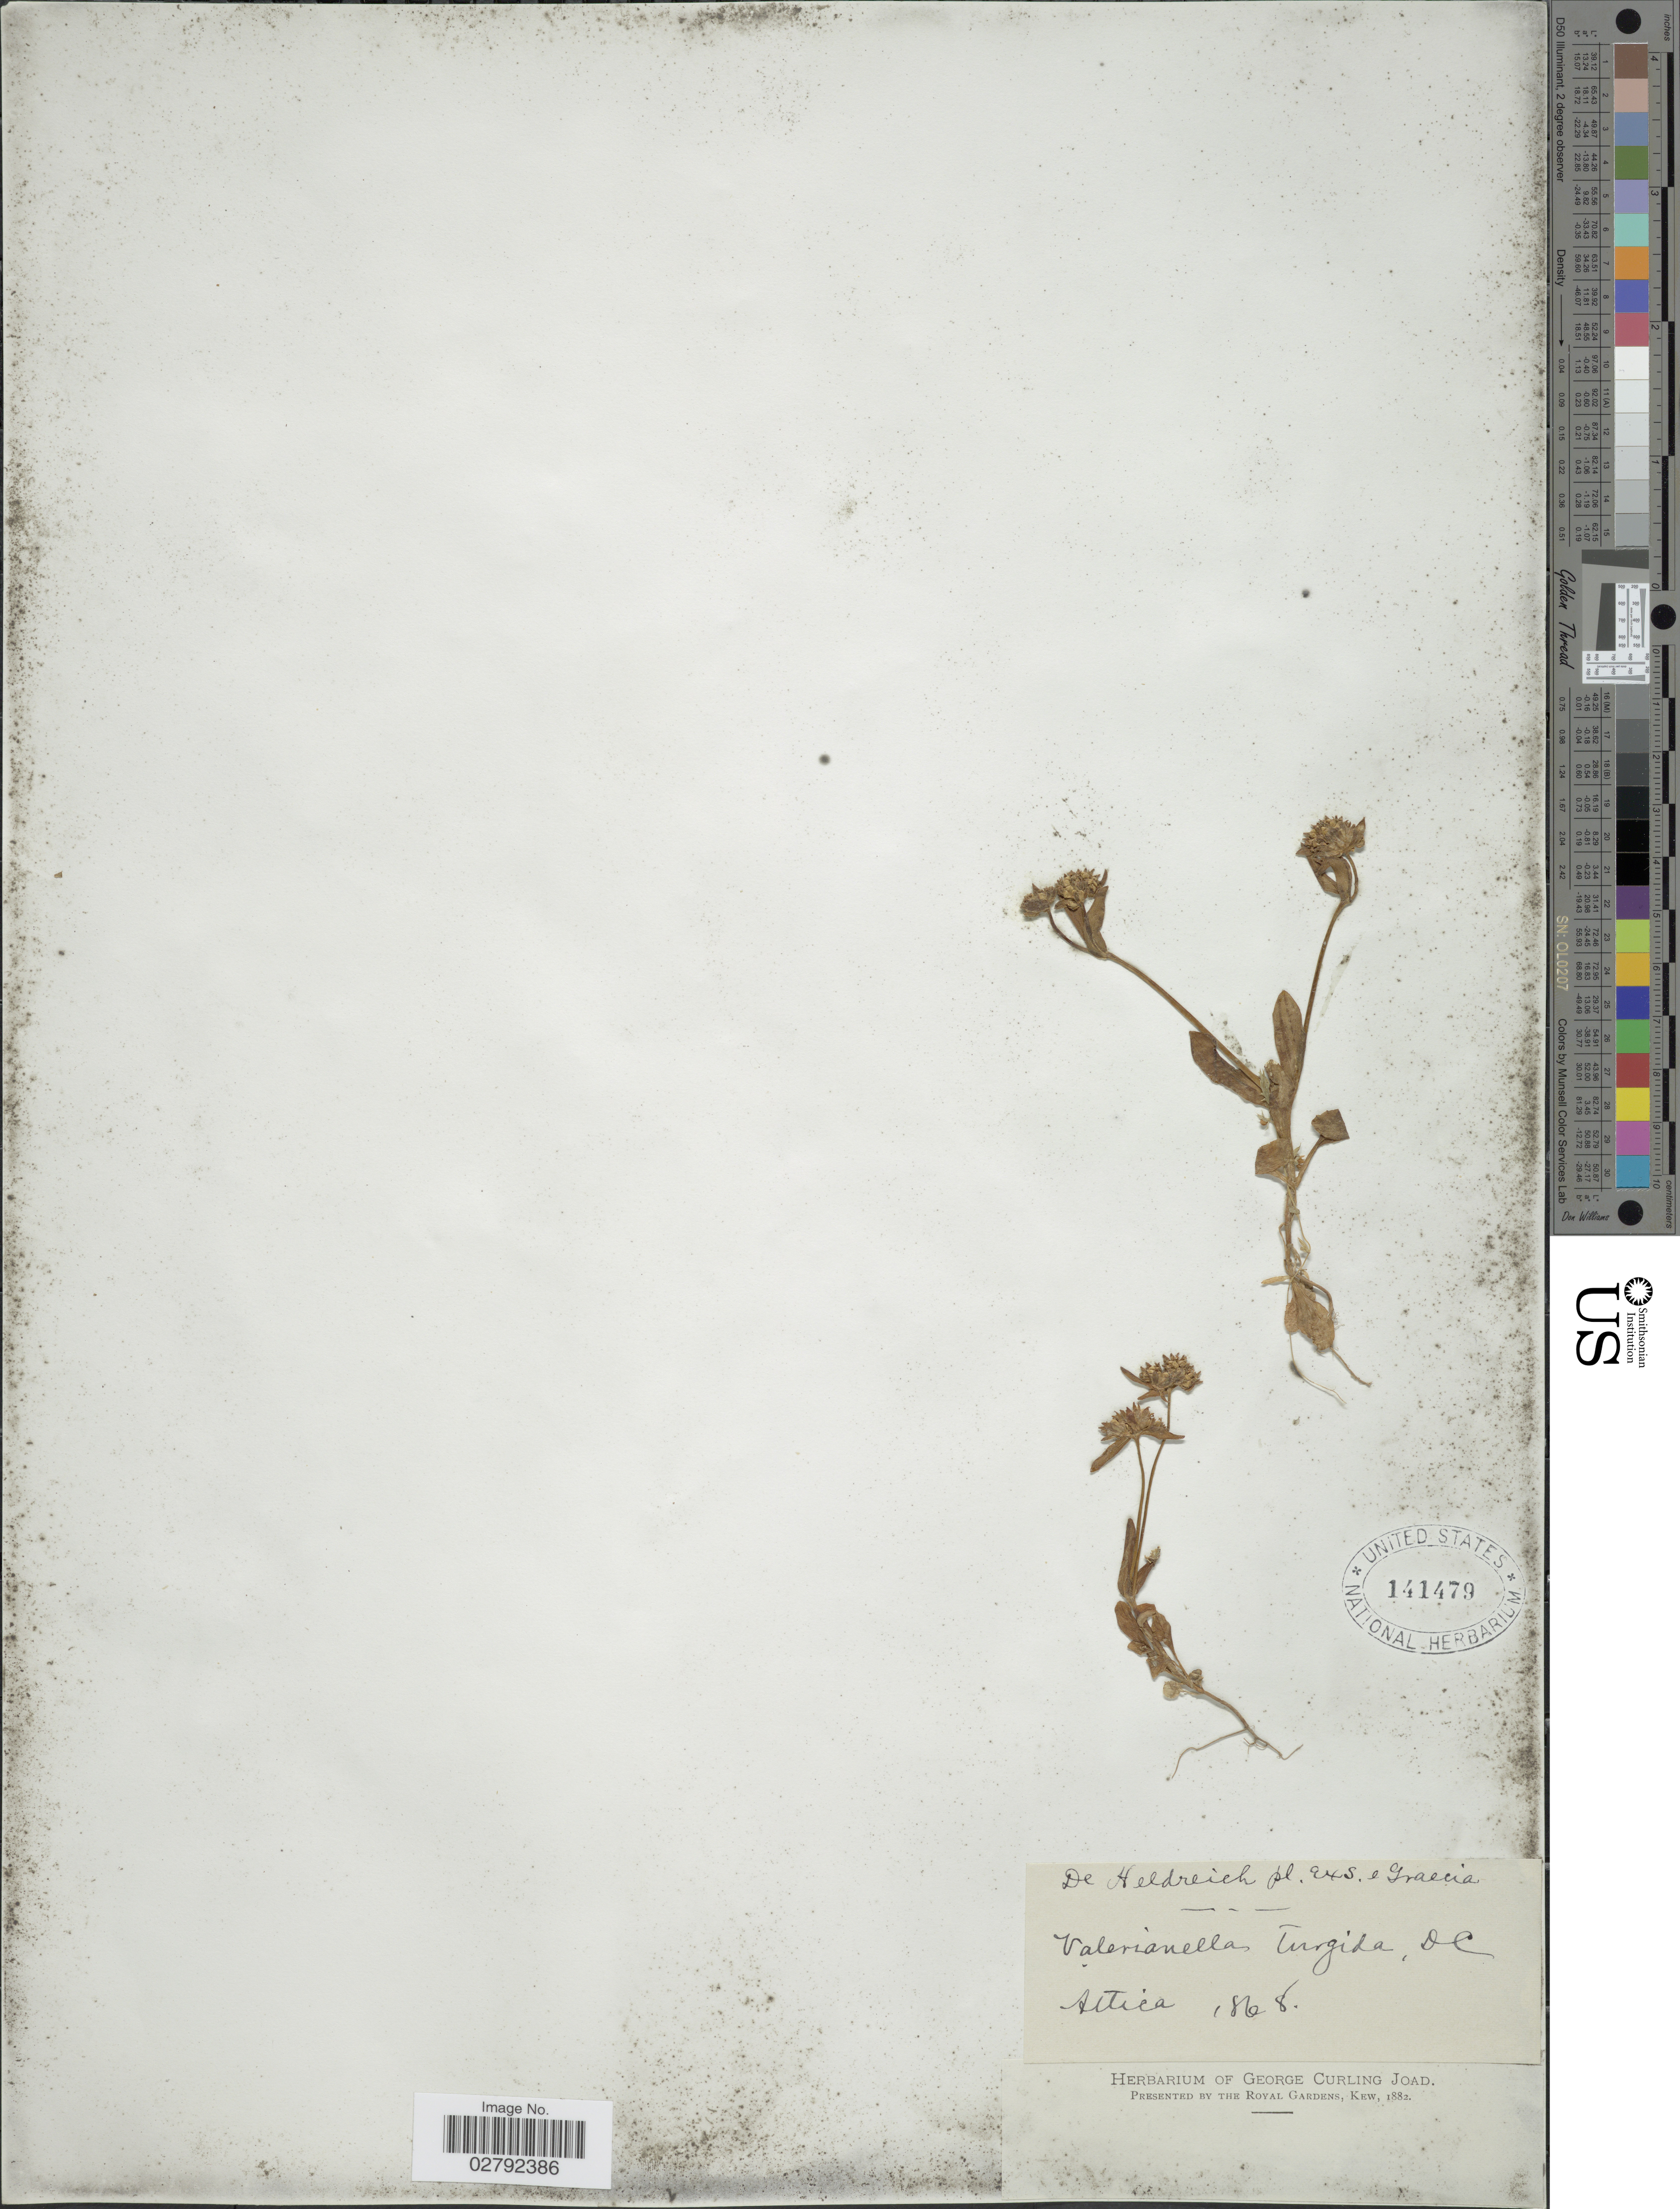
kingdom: Plantae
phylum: Tracheophyta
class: Magnoliopsida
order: Dipsacales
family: Caprifoliaceae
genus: Valerianella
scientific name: Valerianella turgida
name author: (Steven) Betcke.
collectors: -. De Heldreich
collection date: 1868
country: Greece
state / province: Attica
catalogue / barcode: US 141479